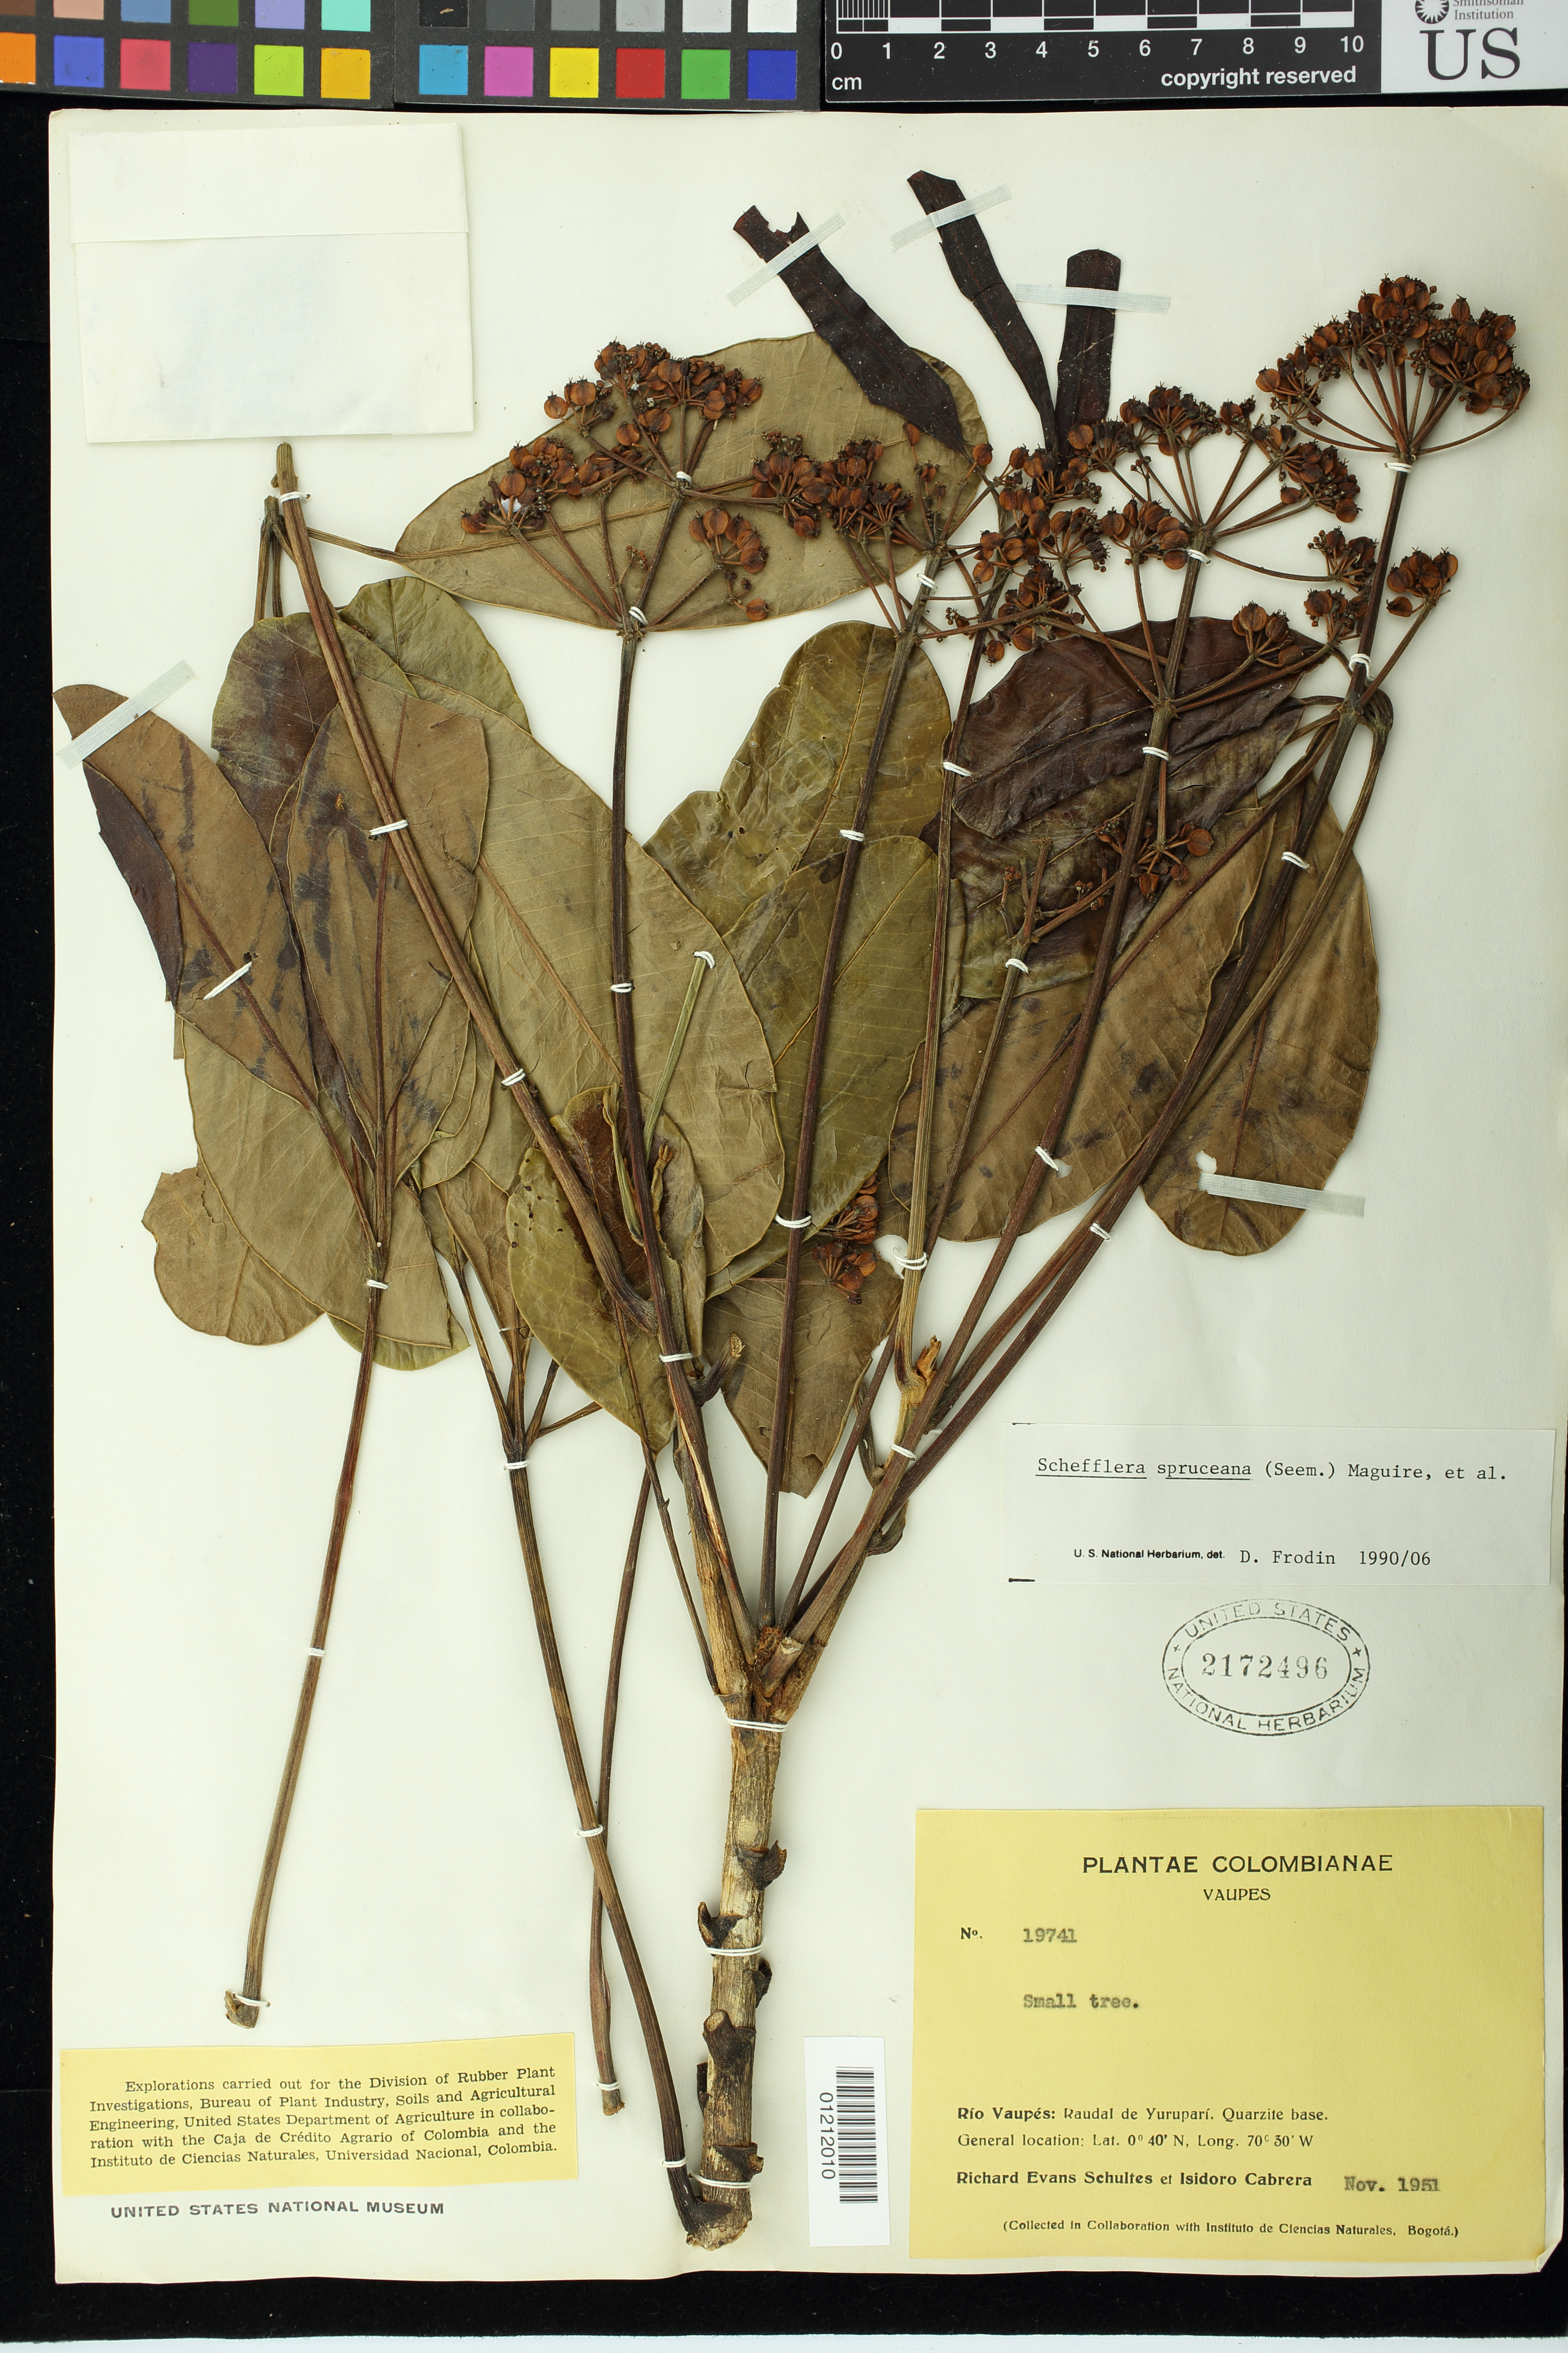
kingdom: Plantae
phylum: Tracheophyta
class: Magnoliopsida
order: Apiales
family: Araliaceae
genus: Schefflera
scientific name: Schefflera spruceana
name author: (Seem.) Maguire et al.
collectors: R. E. Schultes & I. Cabrera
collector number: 19741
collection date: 1951-11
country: Colombia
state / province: Vaupés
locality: Río Vaupés: Raudal de Yuruparí.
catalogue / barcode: US 2172496